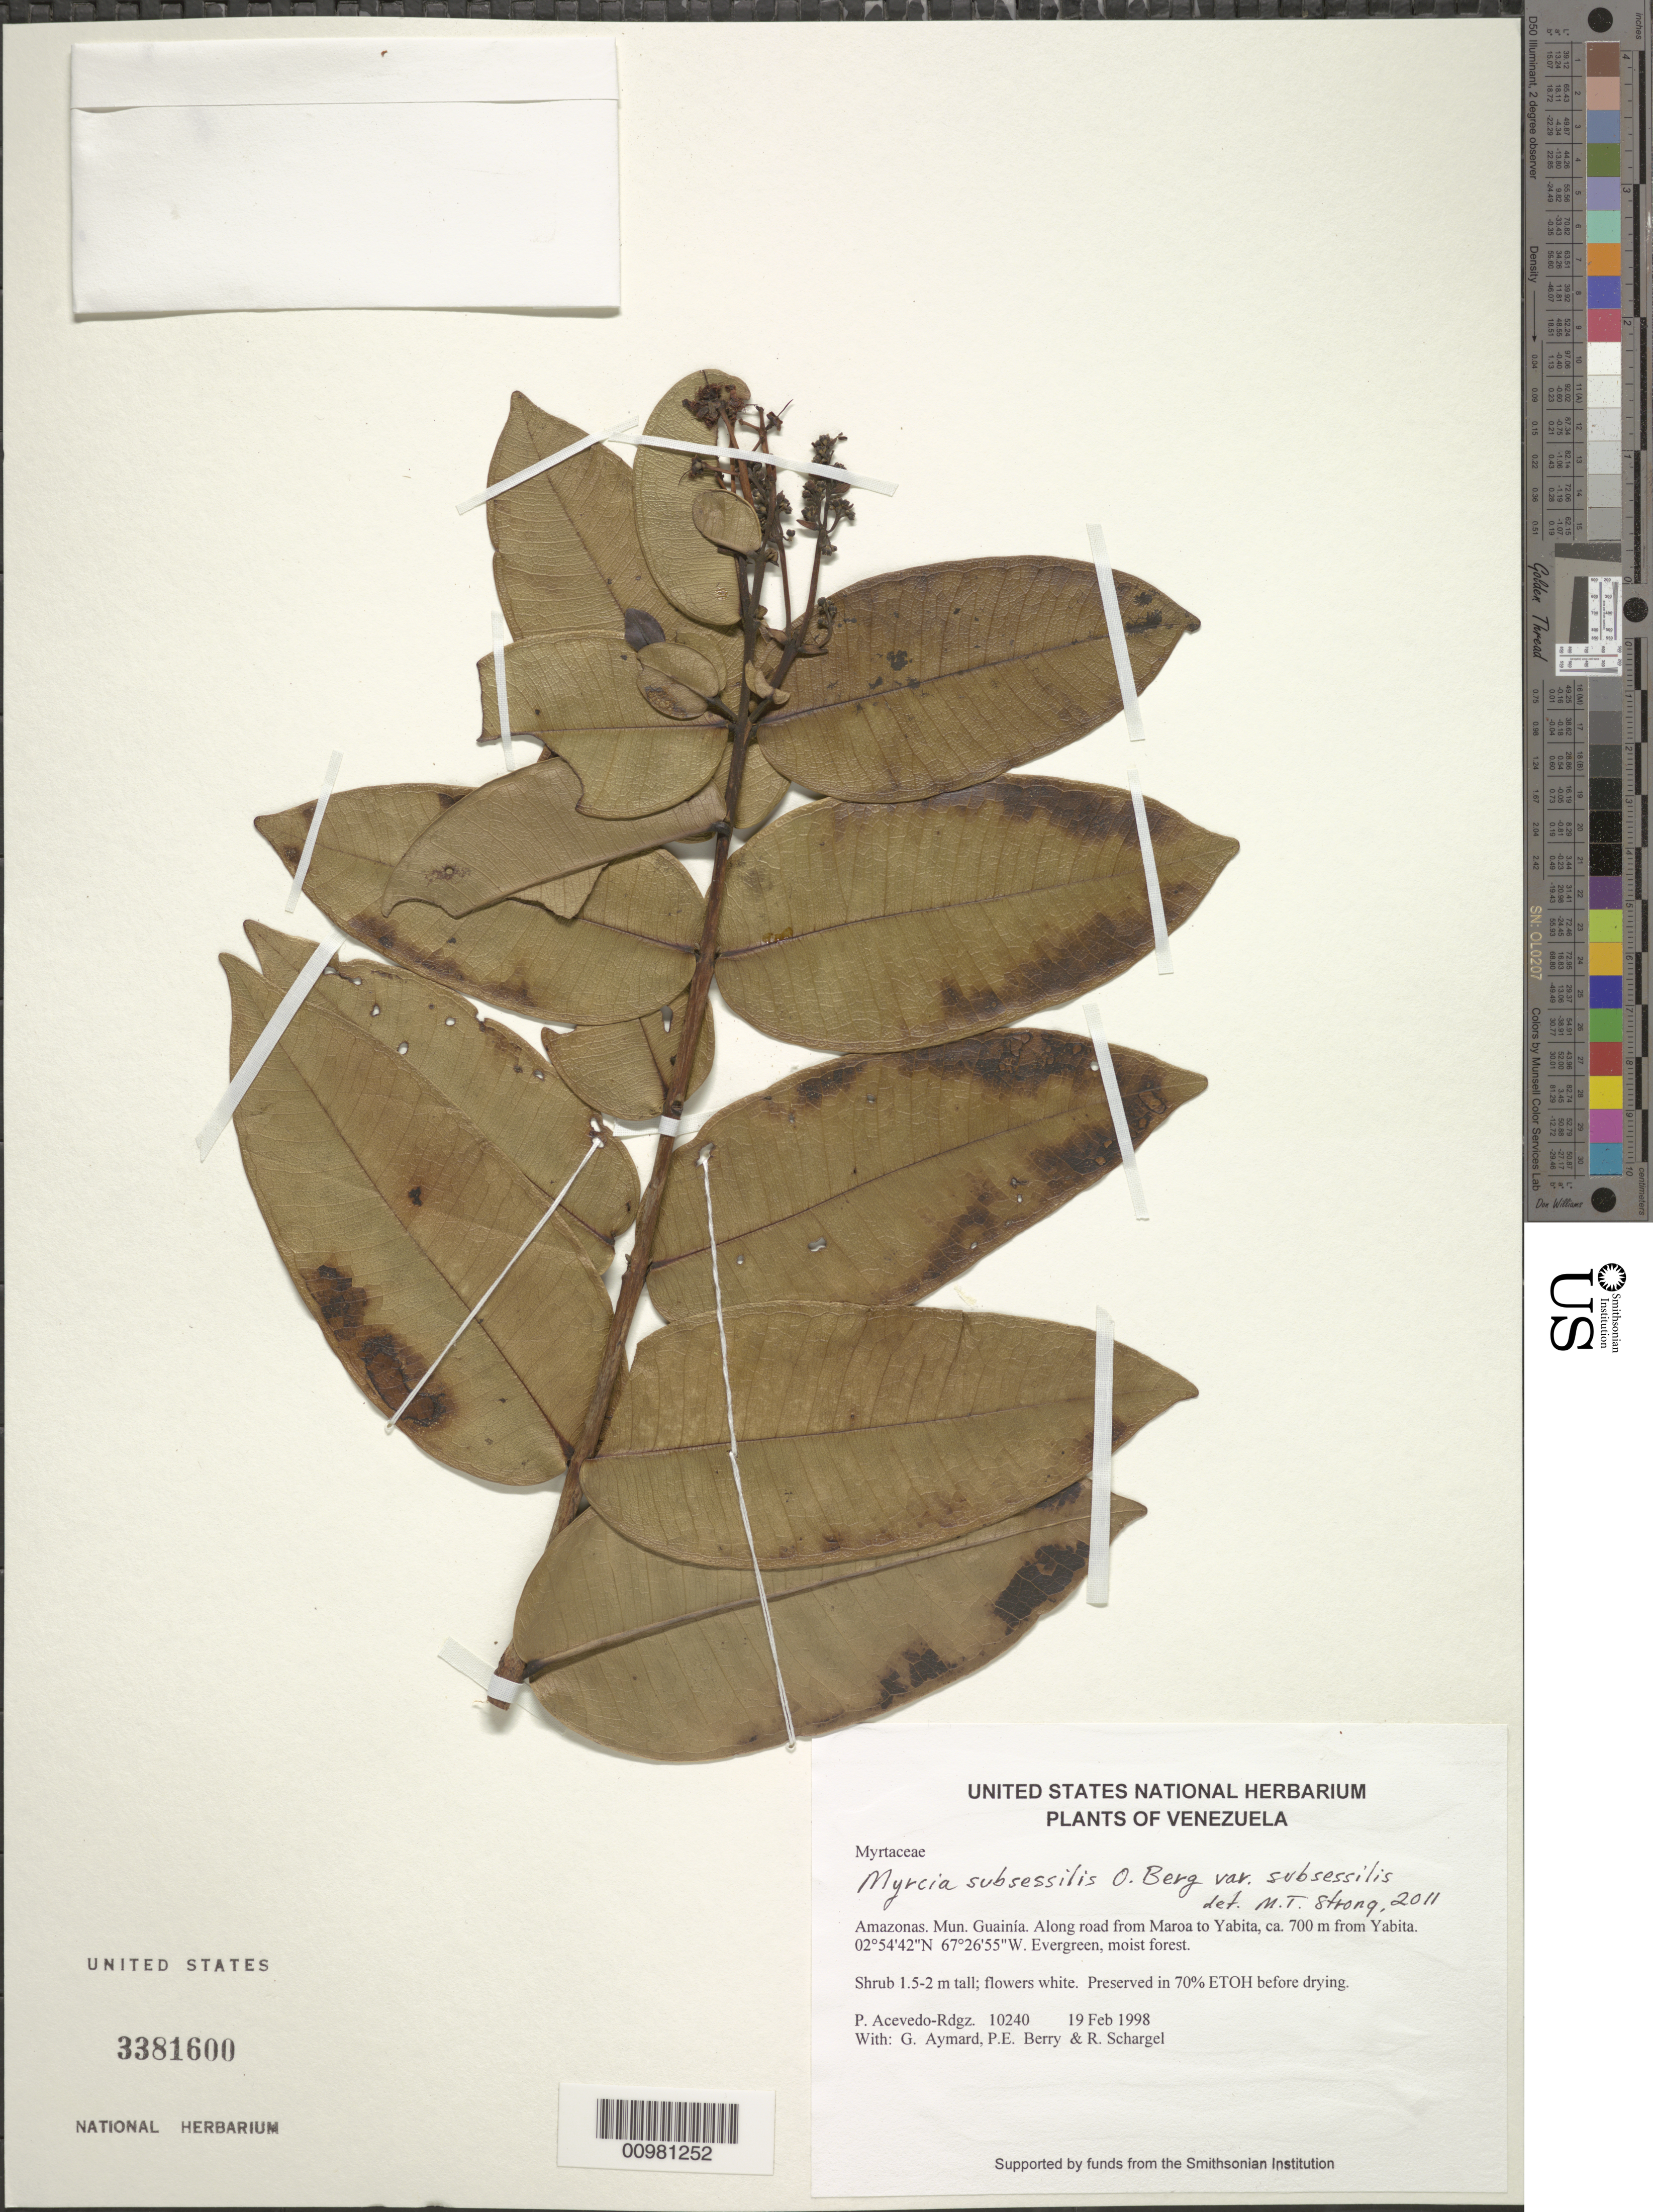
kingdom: Plantae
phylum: Tracheophyta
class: Magnoliopsida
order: Myrtales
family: Myrtaceae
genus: Myrcia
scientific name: Myrcia subsessilis var. subsessilis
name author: O. Berg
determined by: Strong, M. T., (US), Smithsonian Institution - National Museum of Natural History (UNITED STATES)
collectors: P. Acevedo-Rodr., G. A. Aymard, P. E. Berry & R. Schargel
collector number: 10240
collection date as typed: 19 Feb 1998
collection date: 1998-02-19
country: Venezuela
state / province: Amazonas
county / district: Maroa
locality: Along road from Maroa to Yabita, ca. 700 m from Yabita.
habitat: Evergreen, moist forest.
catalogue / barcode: US 3381600